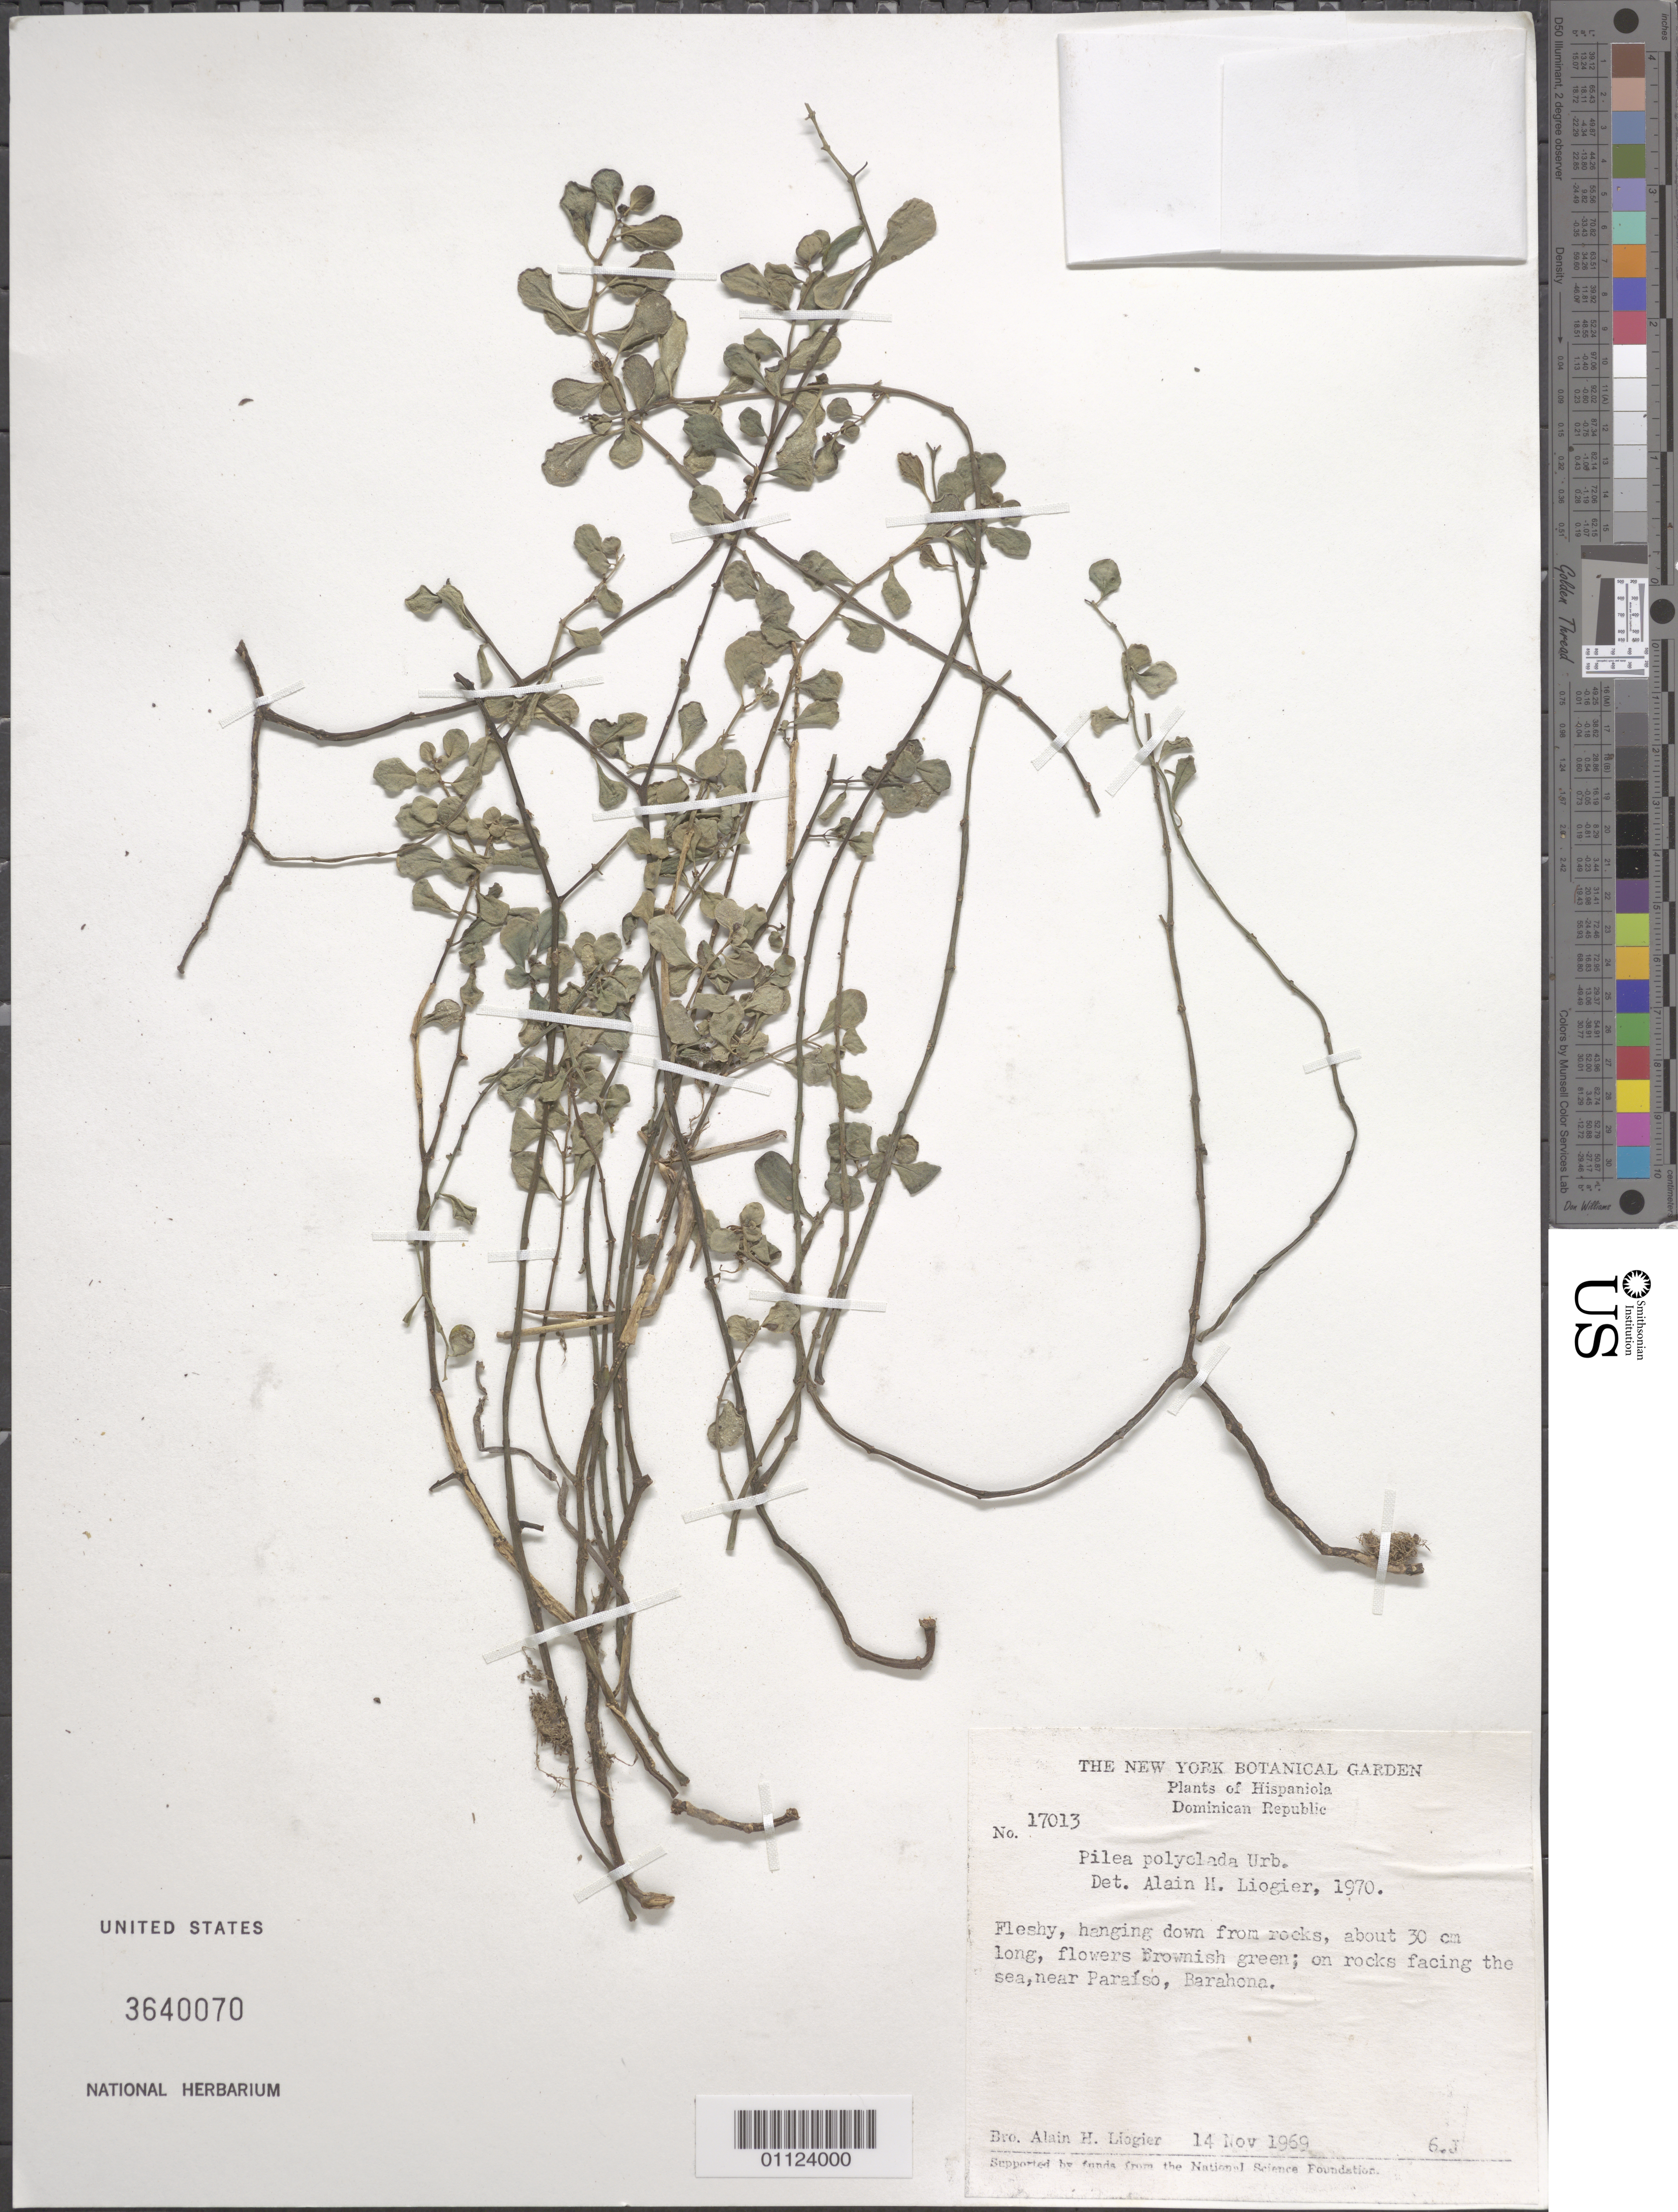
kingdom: Plantae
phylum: Tracheophyta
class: Magnoliopsida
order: Rosales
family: Urticaceae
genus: Pilea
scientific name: Pilea polyclada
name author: Urb.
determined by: Liogier, Alain H.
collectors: A. H. Liogier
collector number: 17013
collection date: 1969-11-14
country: Dominican Republic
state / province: Barahona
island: Hispaniola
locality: Paraíso, Barahona.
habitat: On rocks facing the sea.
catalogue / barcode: US 3640070